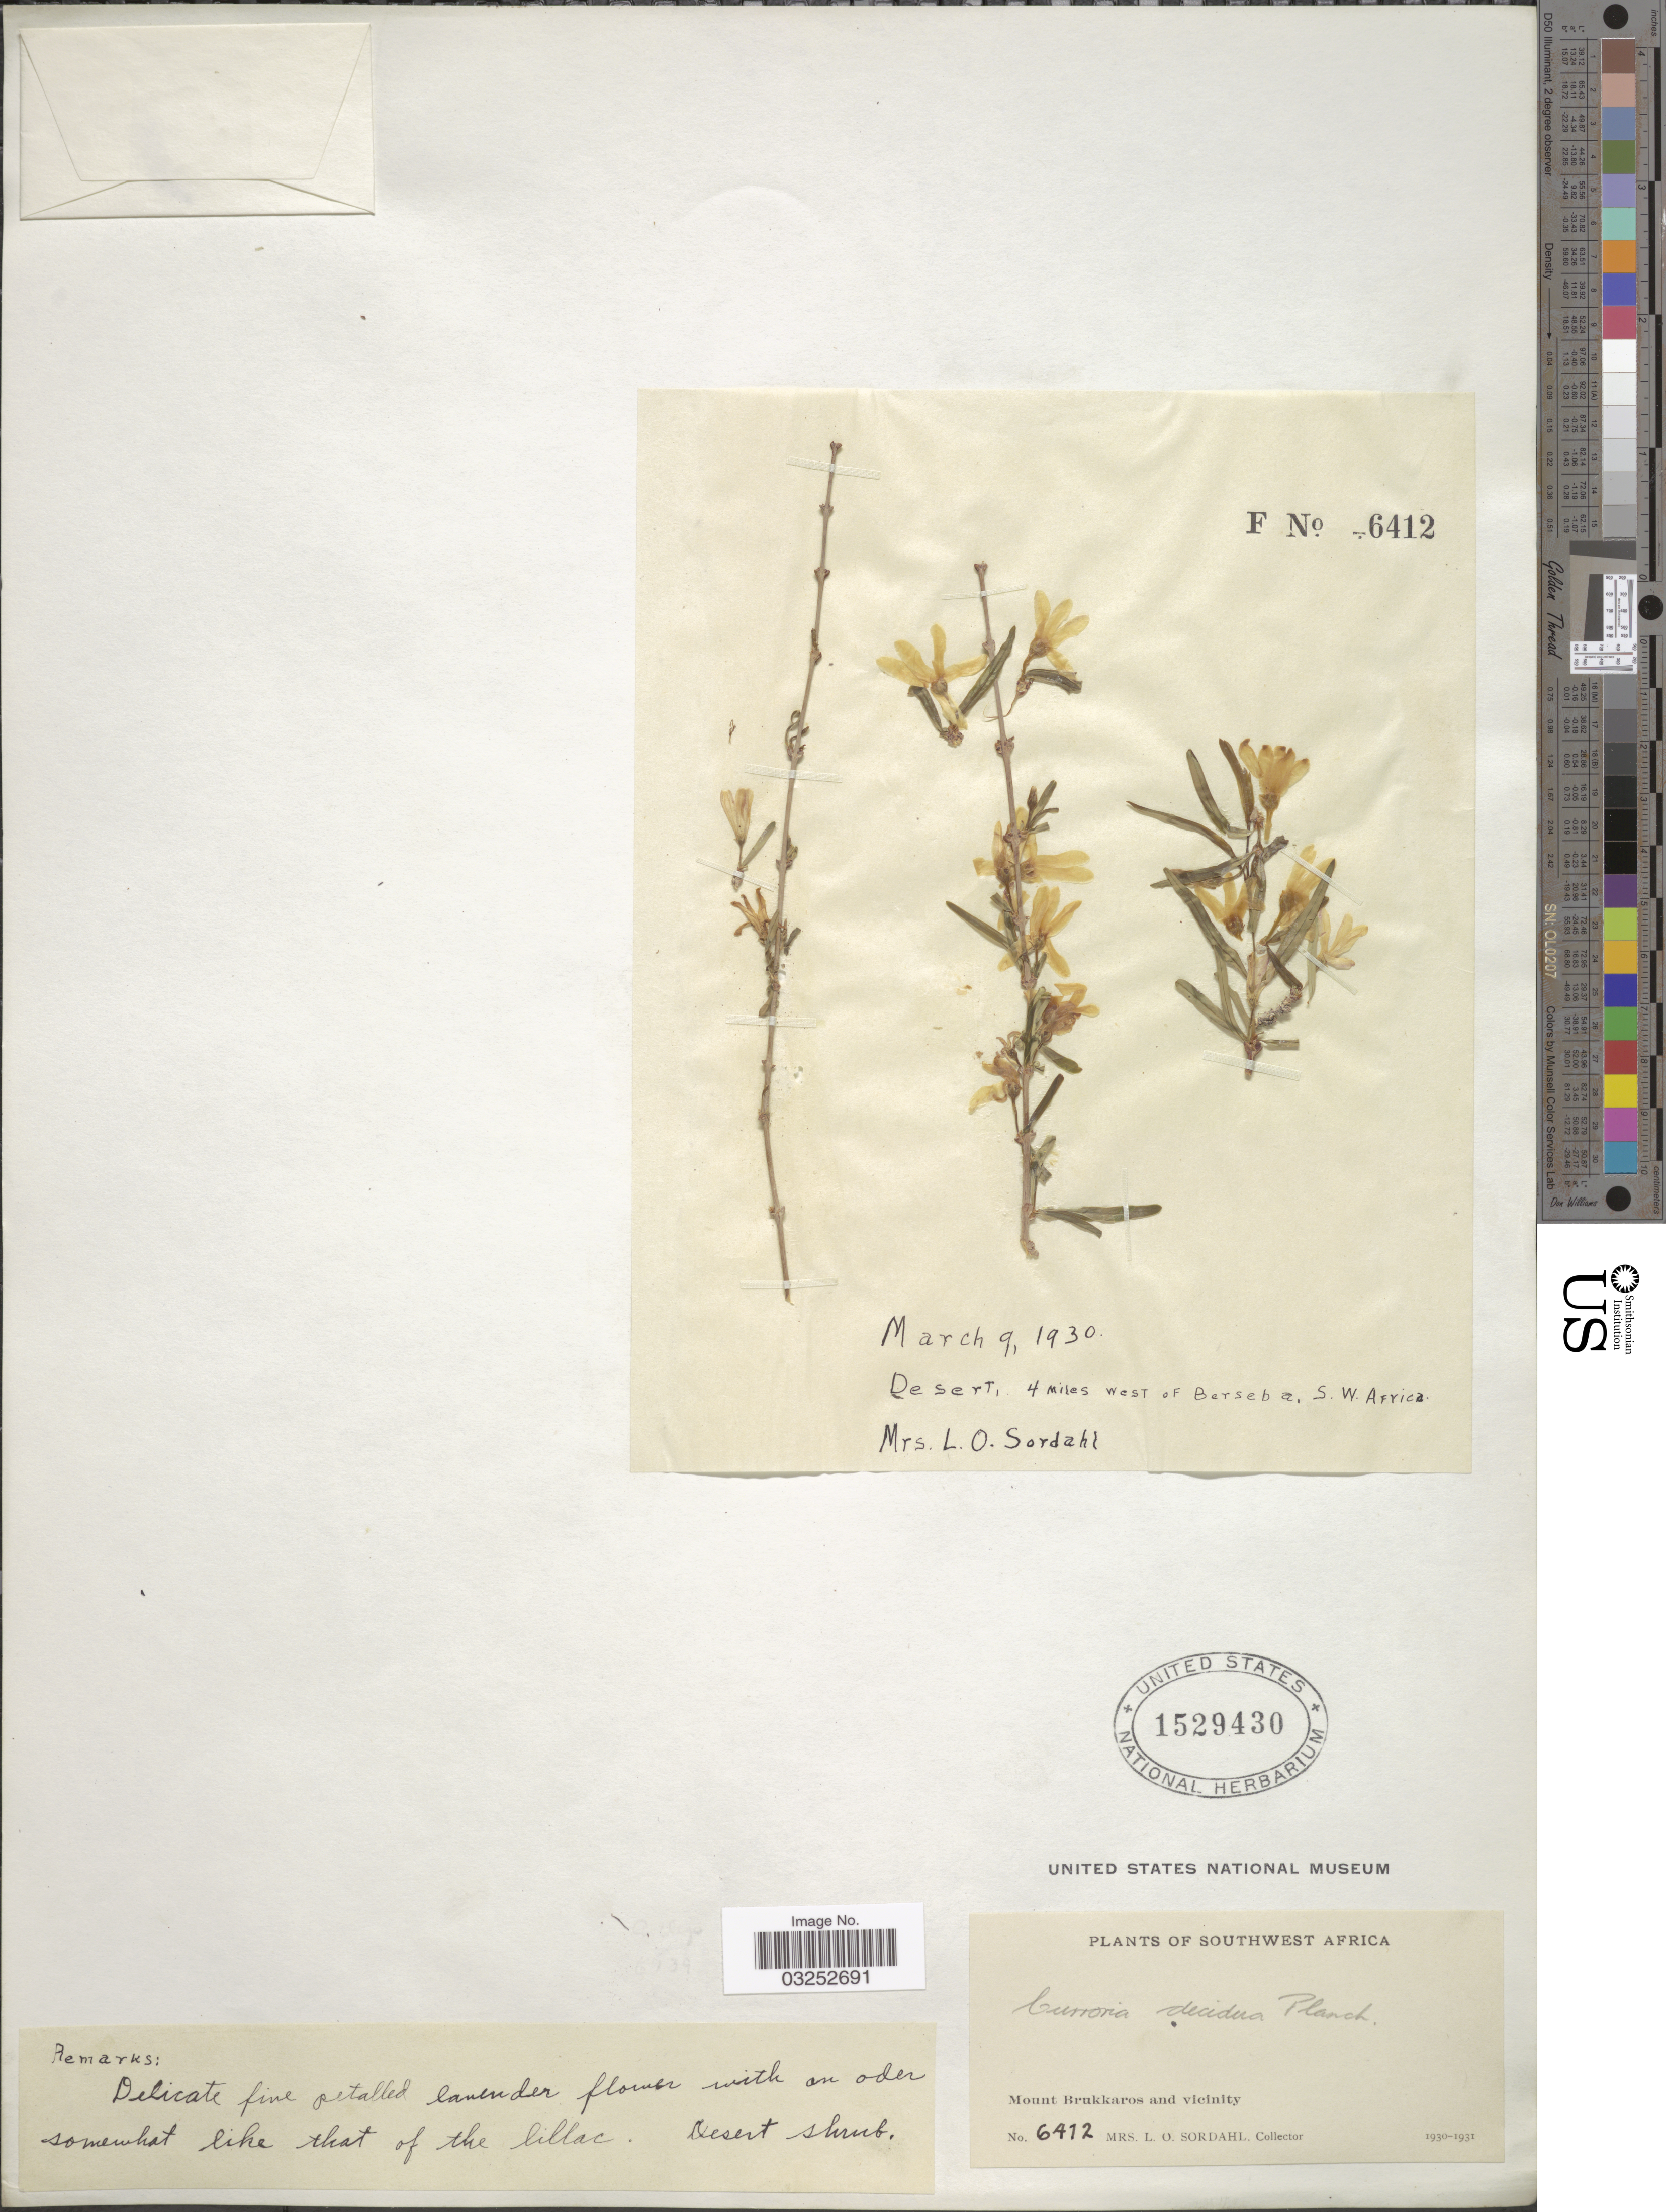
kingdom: Plantae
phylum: Tracheophyta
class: Magnoliopsida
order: Gentianales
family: Apocynaceae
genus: Curroria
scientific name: Curroria decidua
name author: Planch. ex Benth.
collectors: L. Sordahl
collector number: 6412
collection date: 1930-03-09/1931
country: Namibia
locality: Southwest Africa, Mount Boukkaros and vicinity, Desert, 4 miles West of Berseba, S.W. Africa.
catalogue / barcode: US 1529430